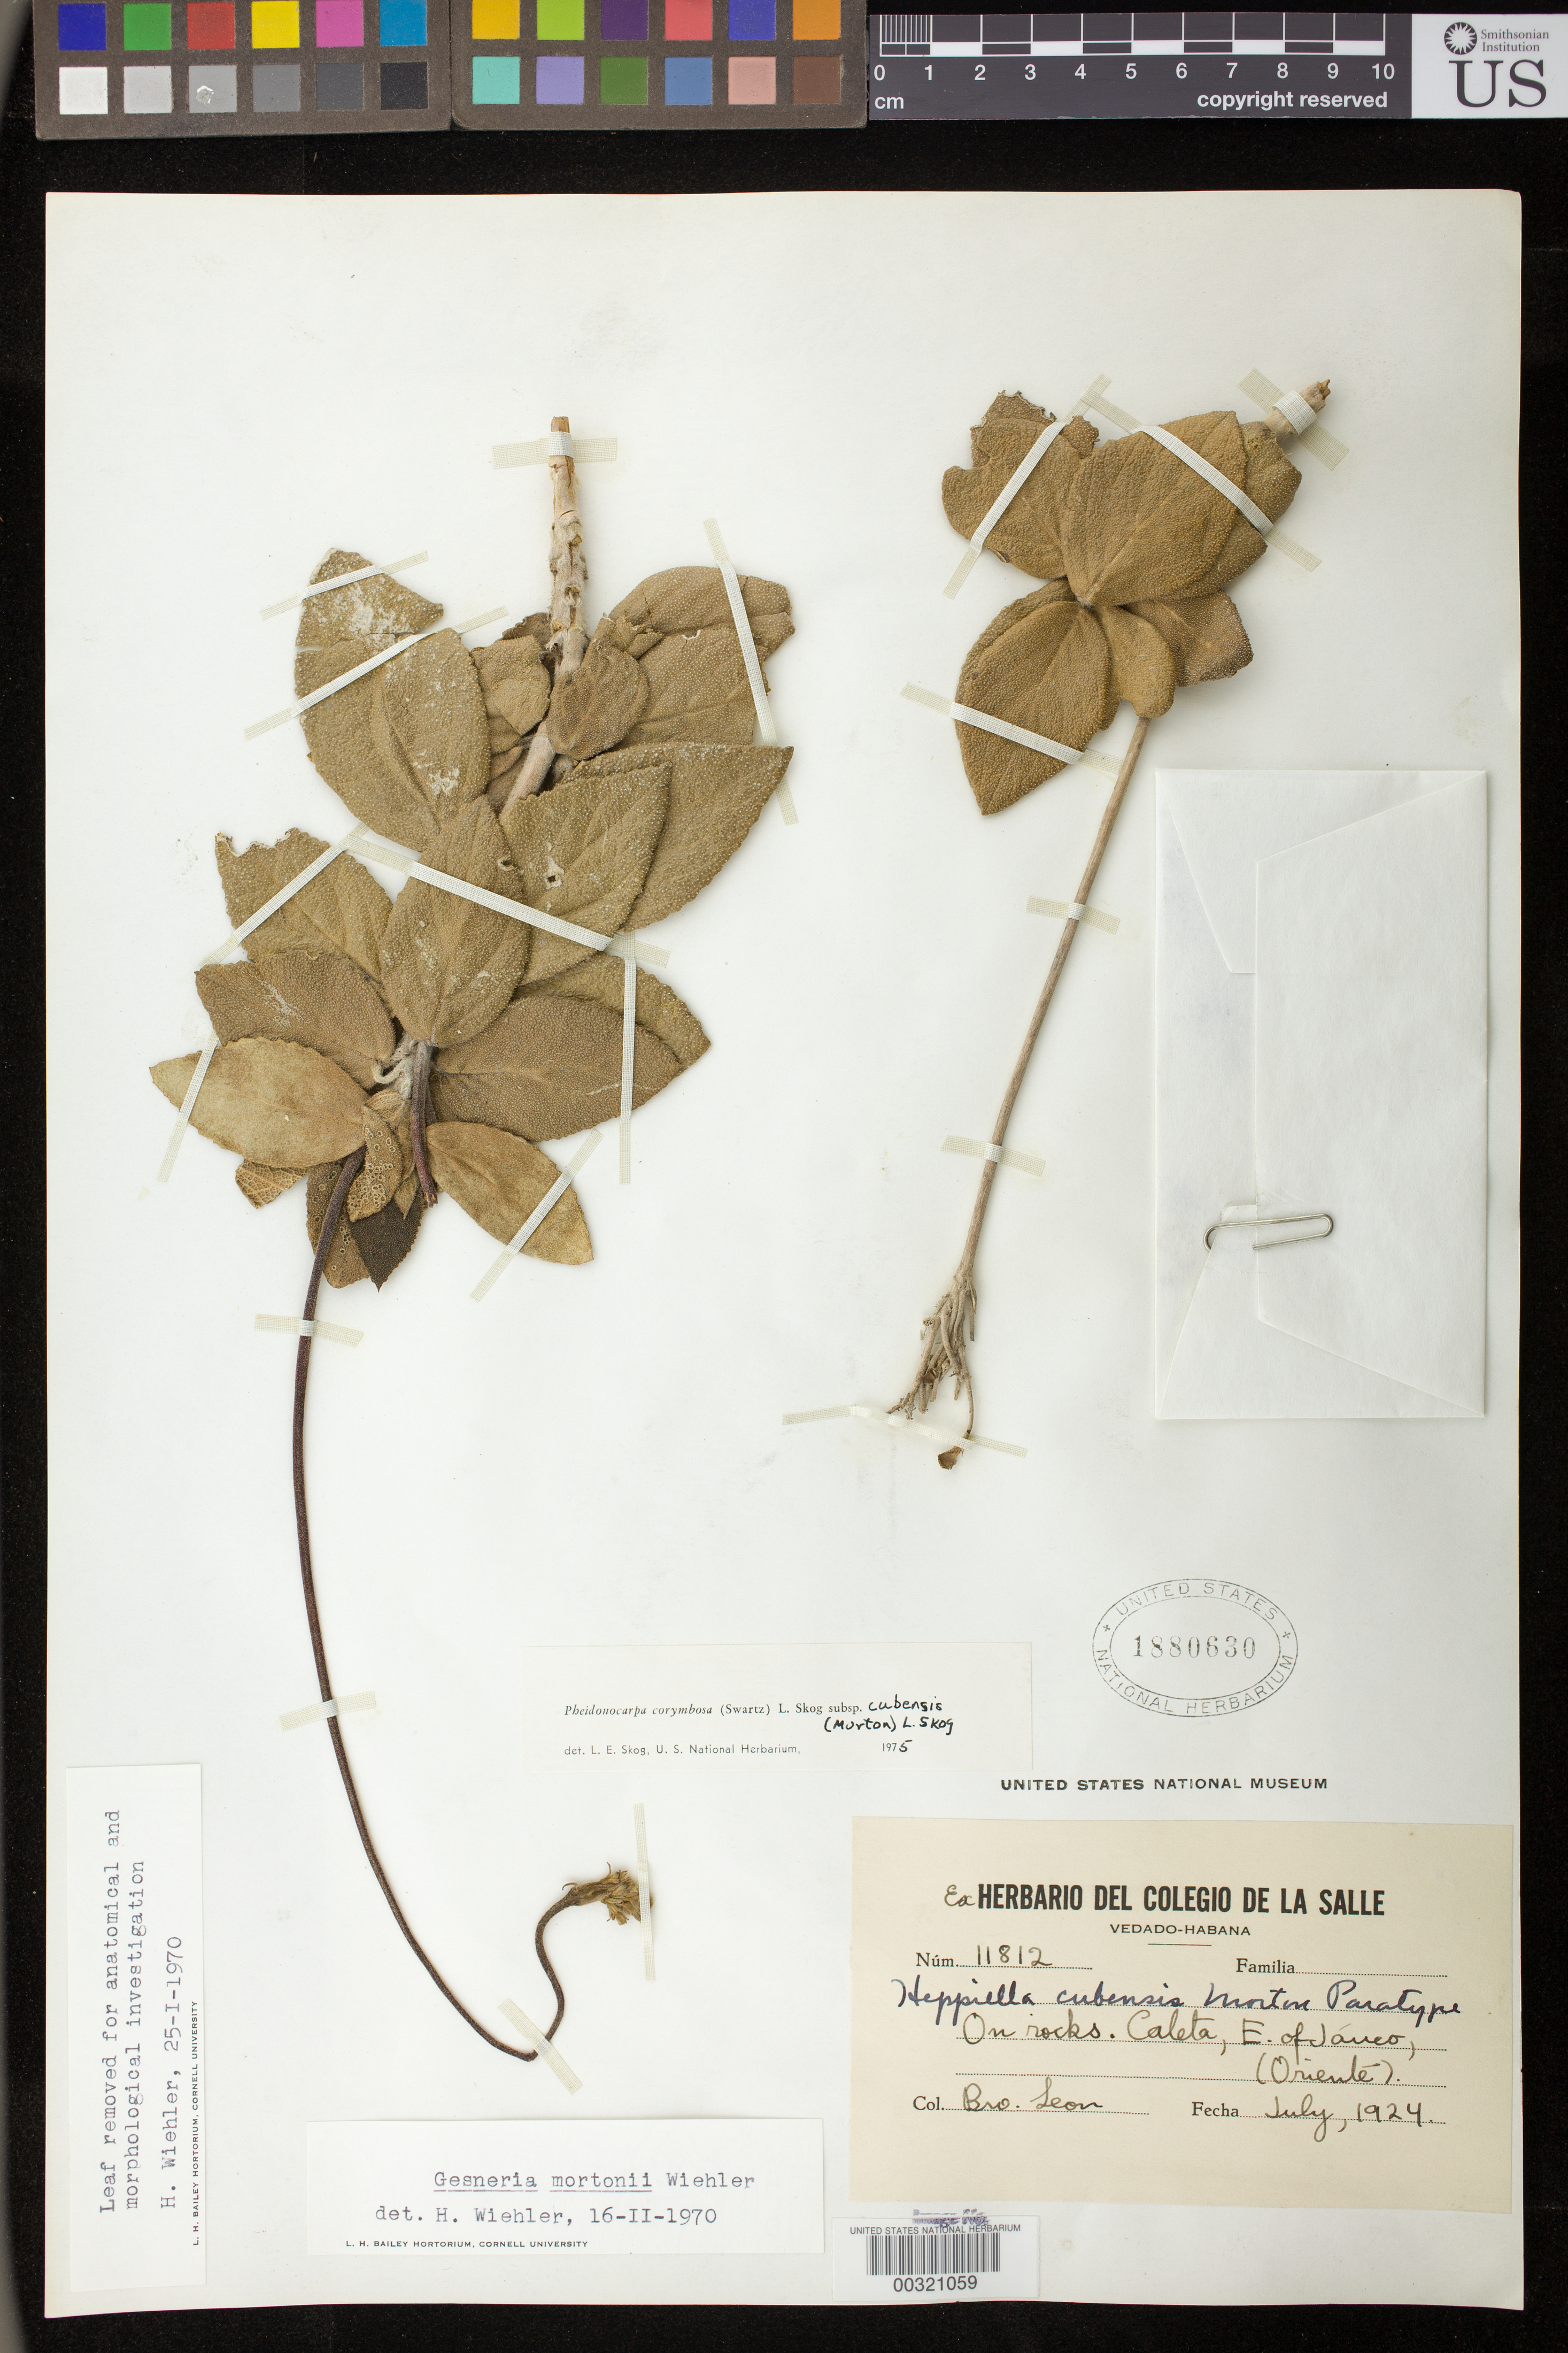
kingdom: Plantae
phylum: Tracheophyta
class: Magnoliopsida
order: Lamiales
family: Gesneriaceae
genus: Pheidonocarpa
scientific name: Pheidonocarpa corymbosa subsp. cubensis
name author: (C.V. Morton) L.E. Skog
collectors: F. Leon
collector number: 11812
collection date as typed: Jul-Aug 1924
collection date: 1924-07/1924-08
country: Cuba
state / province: Oriente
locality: Cueva del Toro, Caleta [E of Jauco], southern Baracoa region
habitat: On limestone rocks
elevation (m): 200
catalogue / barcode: US 1880630